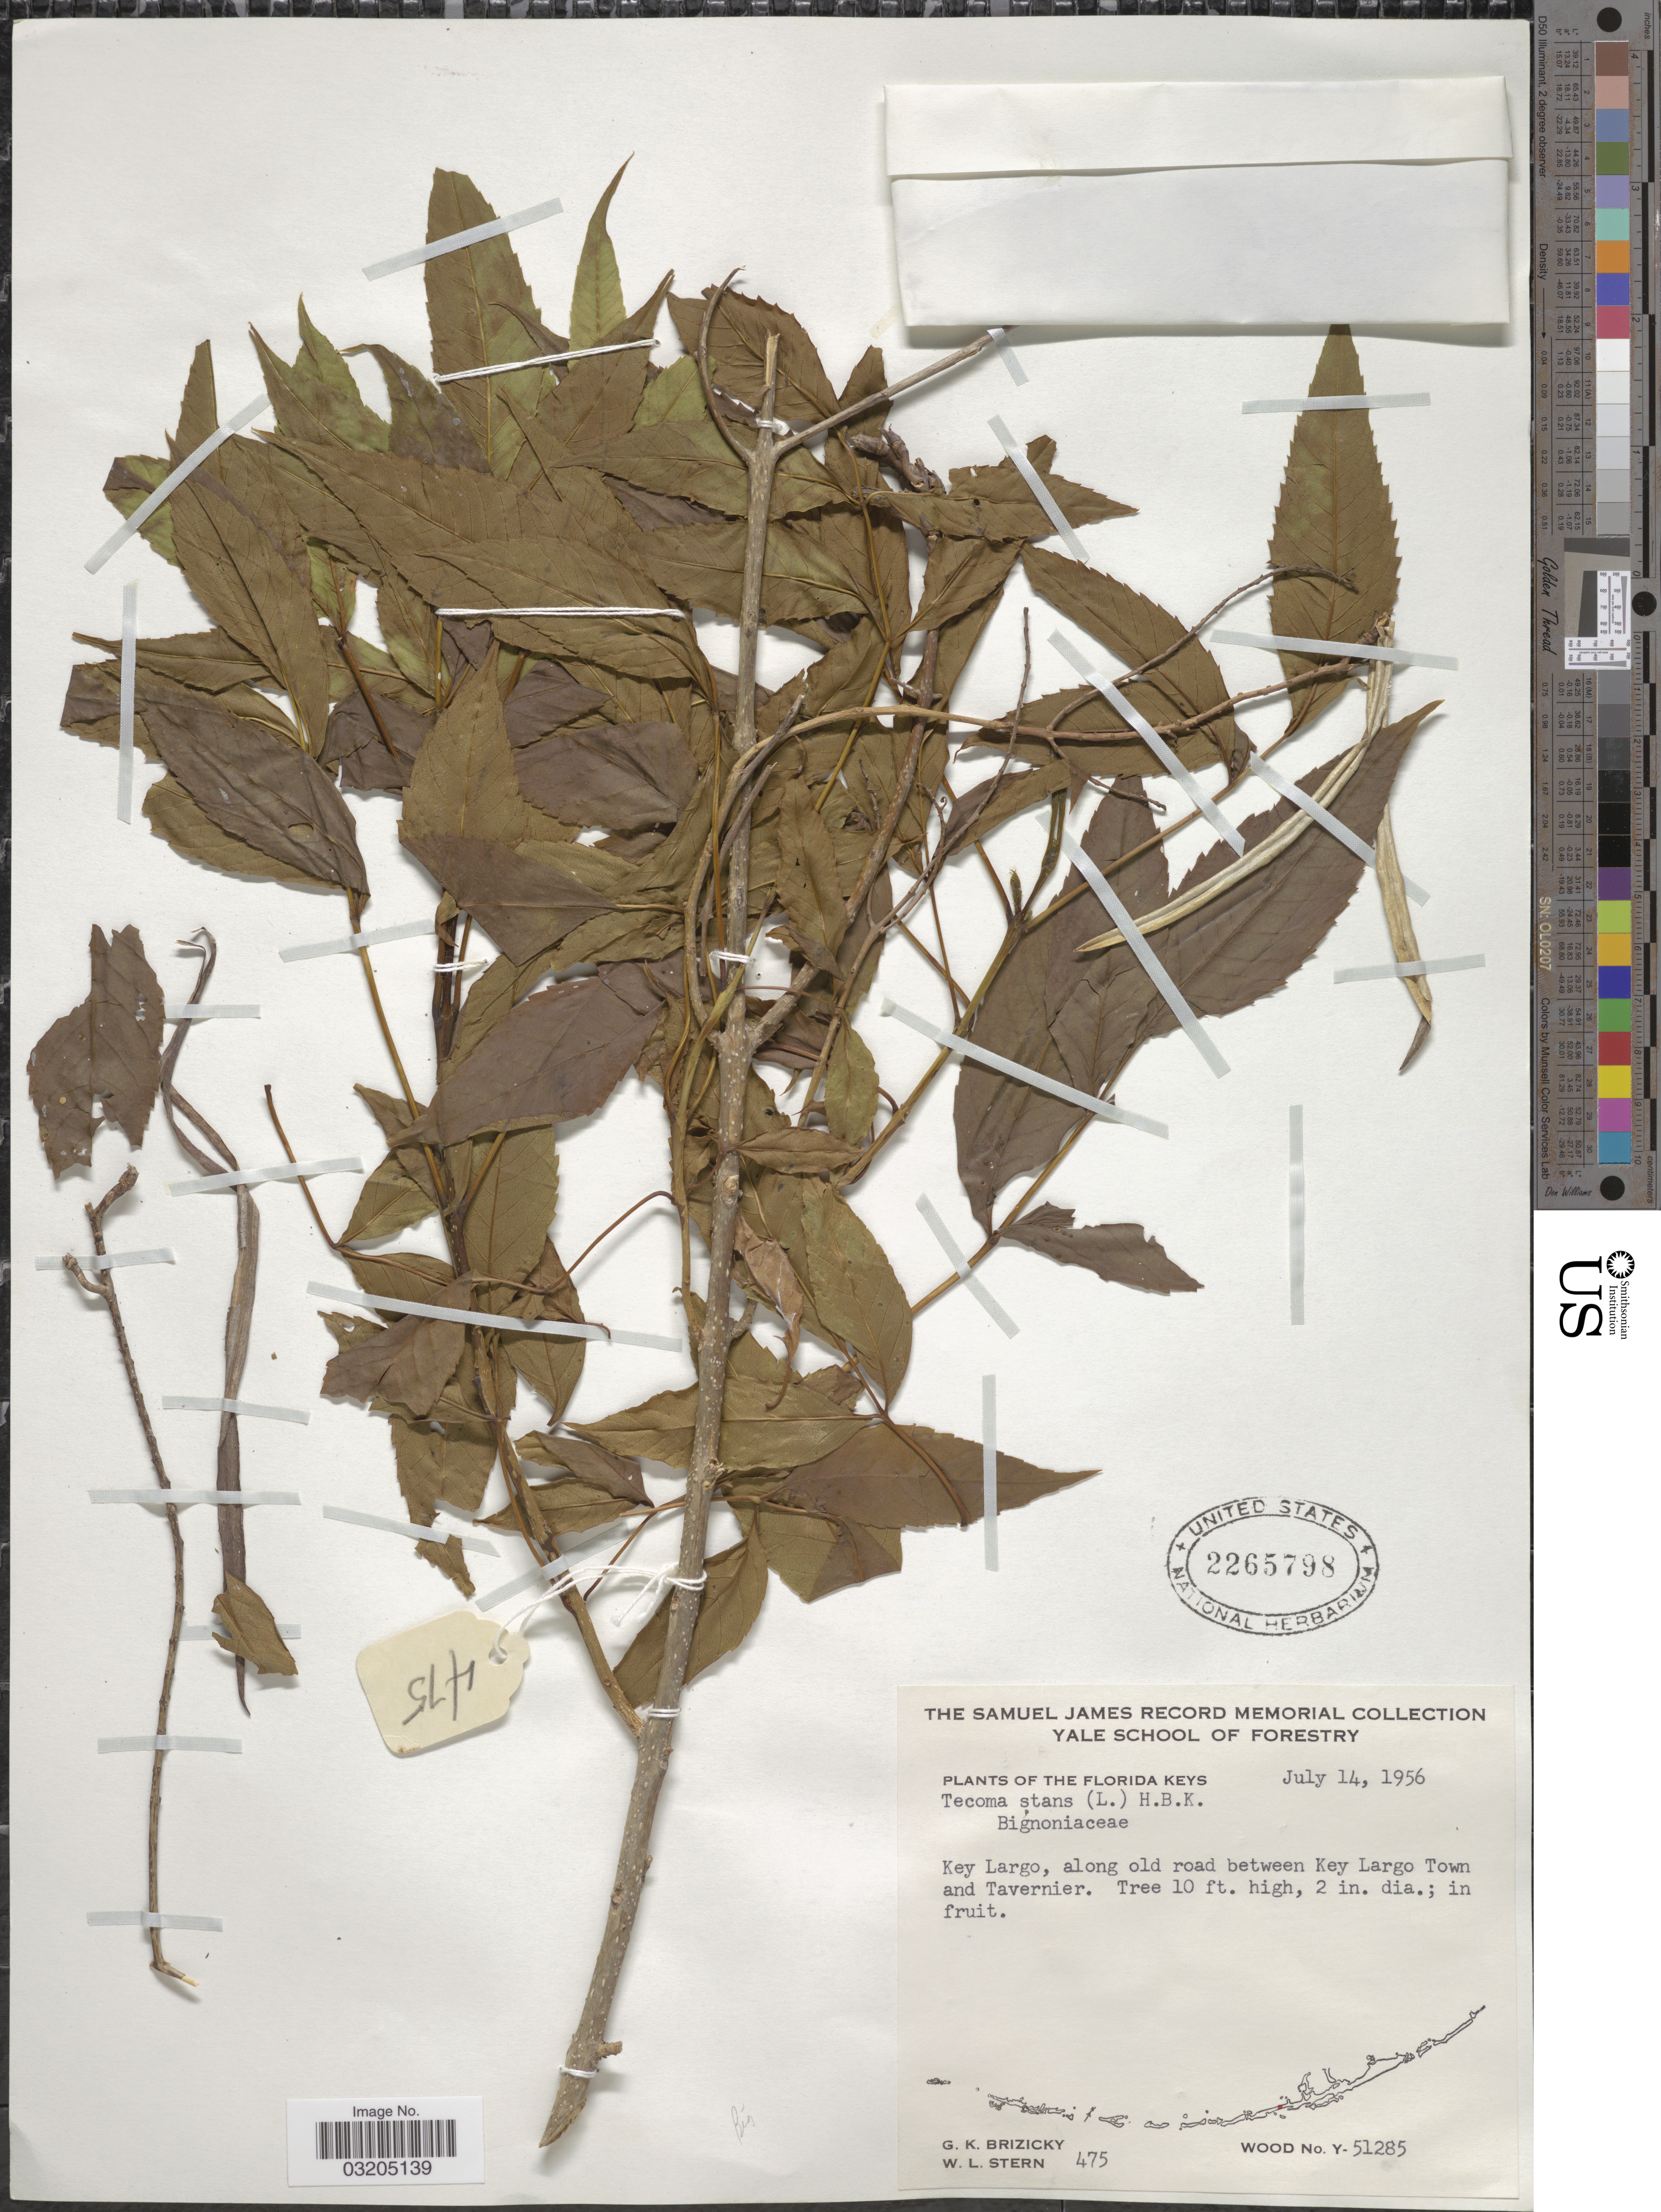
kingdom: Plantae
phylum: Tracheophyta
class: Magnoliopsida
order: Lamiales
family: Bignoniaceae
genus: Tecoma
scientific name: Tecoma stans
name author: (L.) Juss. ex Kunth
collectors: G. K. Brizicky & W. L. Stern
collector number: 475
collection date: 1956-07-14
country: United States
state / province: Florida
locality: The Florida Keys. Key Largo, along old road between Key Largo Town and Tavernier.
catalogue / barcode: US 2265798